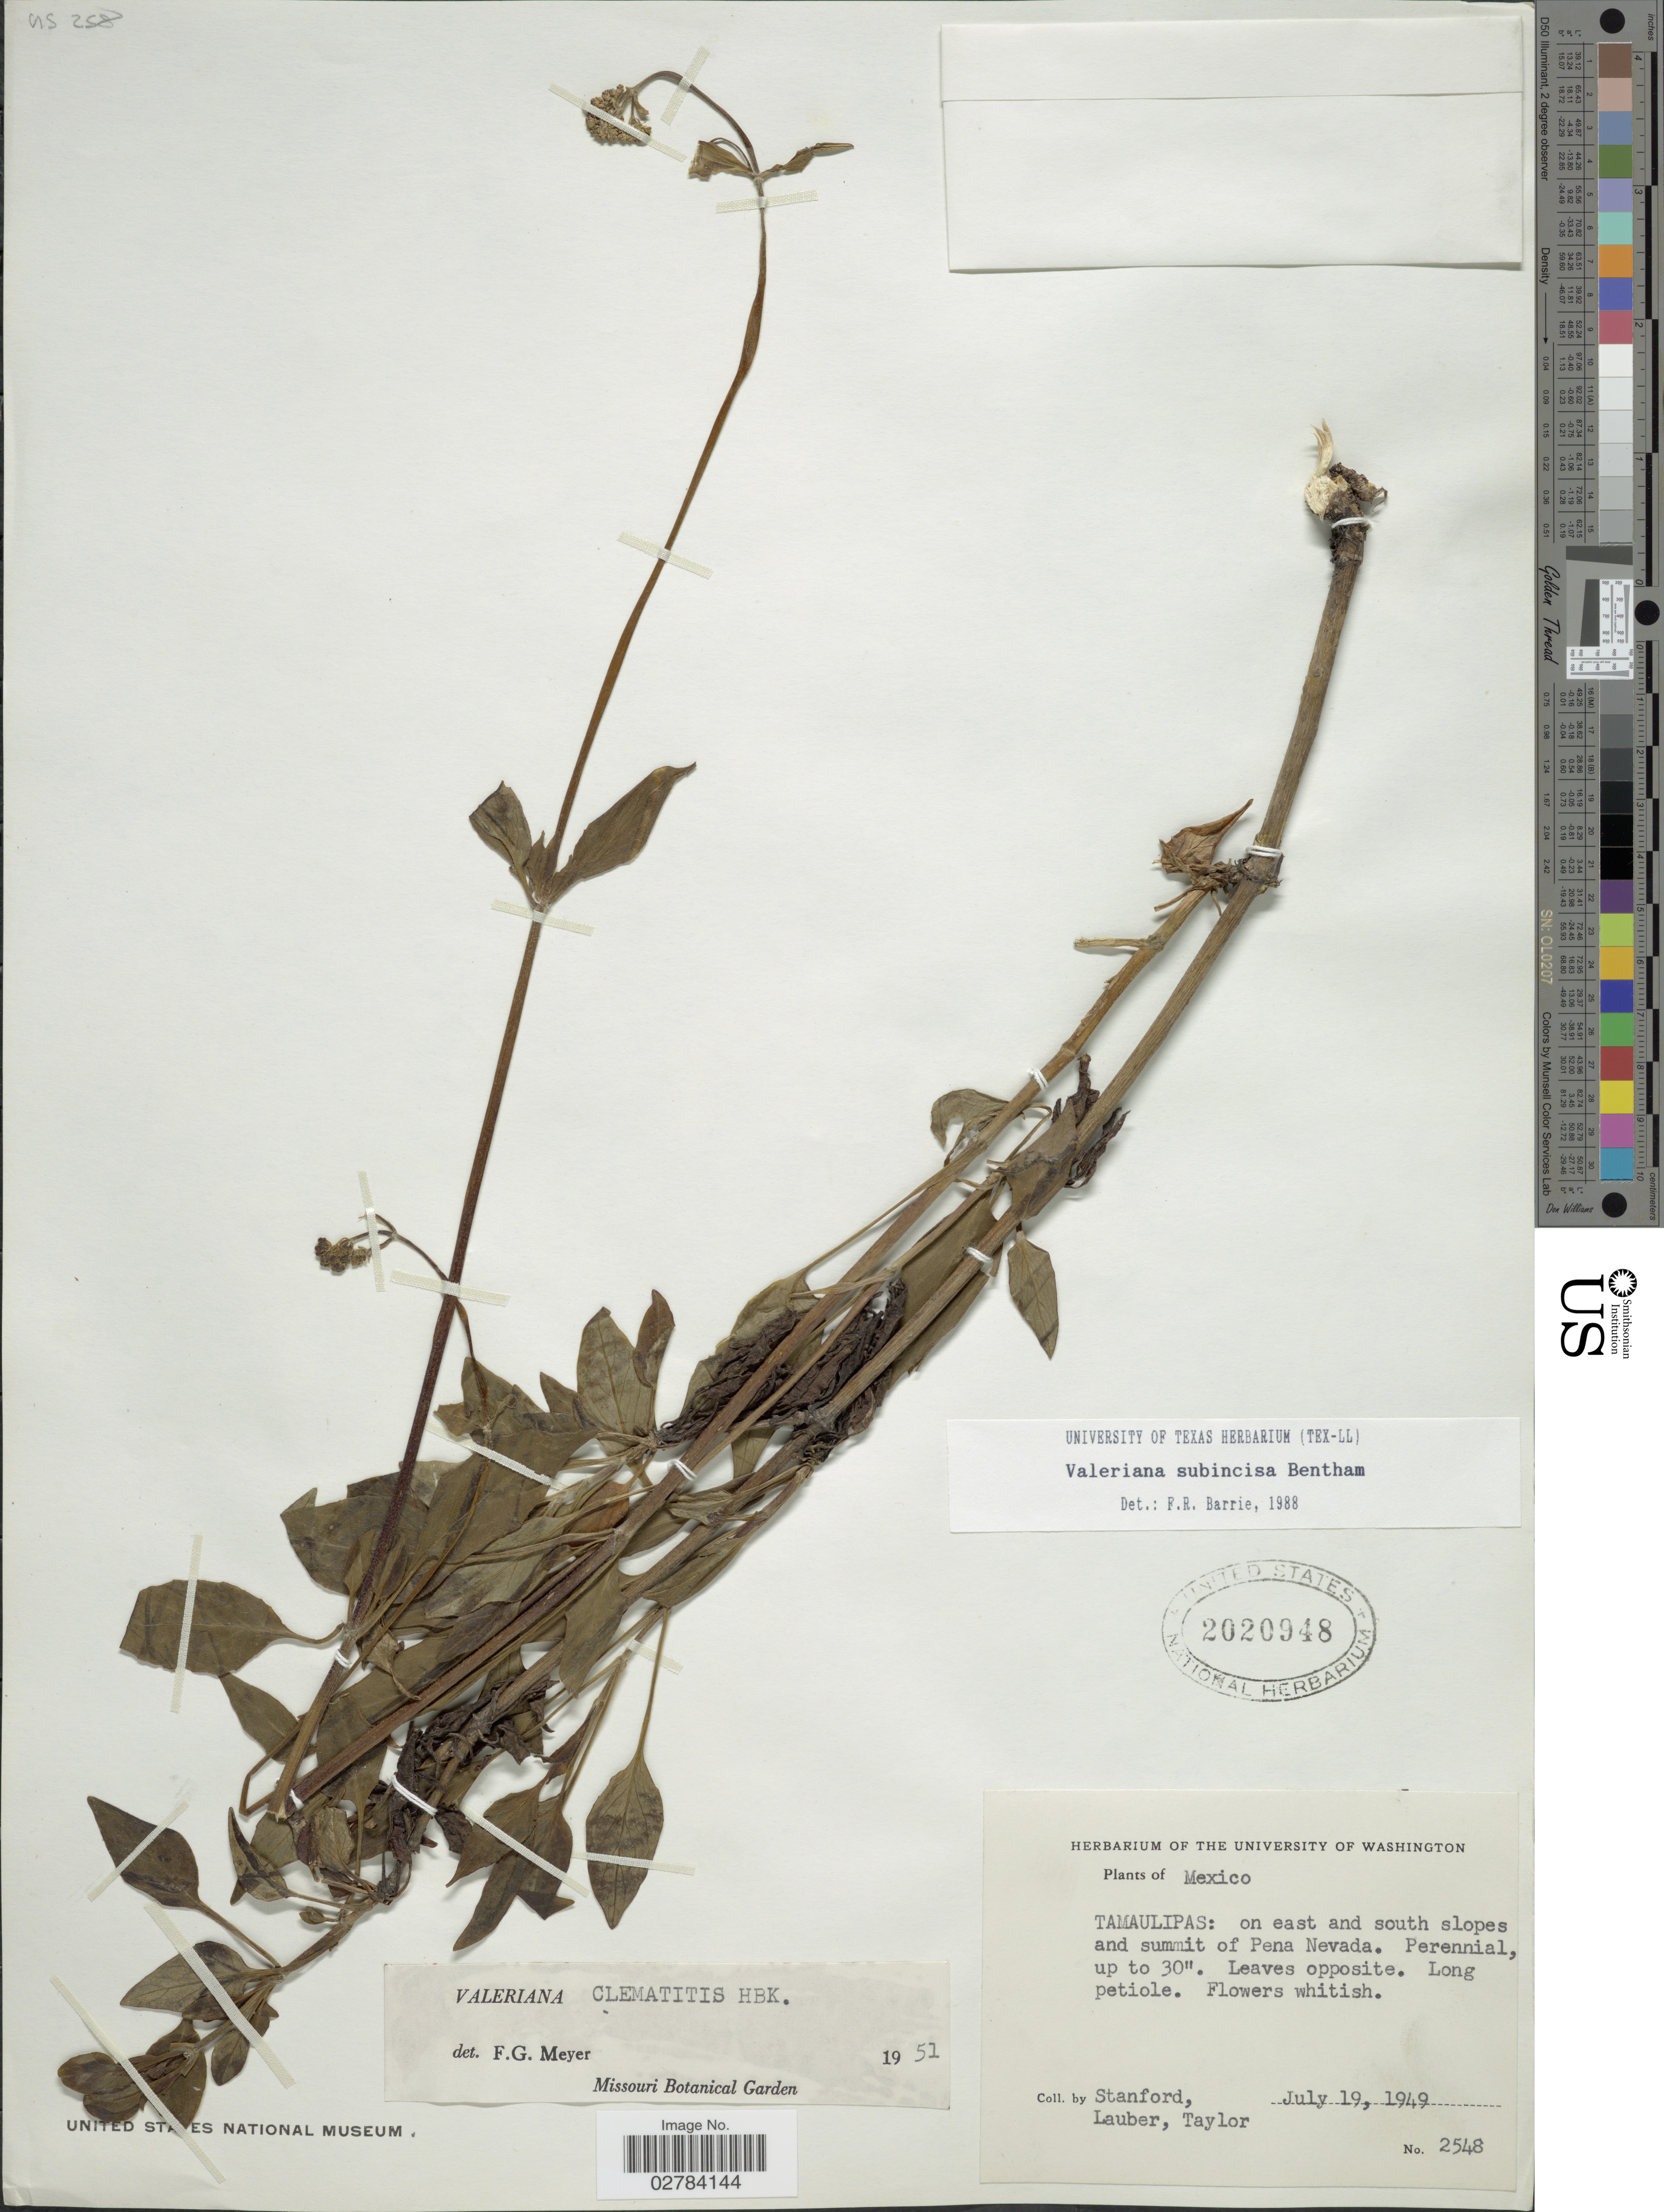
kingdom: Plantae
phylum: Tracheophyta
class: Magnoliopsida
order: Dipsacales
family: Caprifoliaceae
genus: Valeriana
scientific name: Valeriana subincisa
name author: Benth.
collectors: -. Stanford, -. Lauber & -. Taylor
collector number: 2548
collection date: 1949-07-19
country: Mexico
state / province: Tamaulipas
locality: On east and south slopes and summit of Pena Nevada.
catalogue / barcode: US 2020948